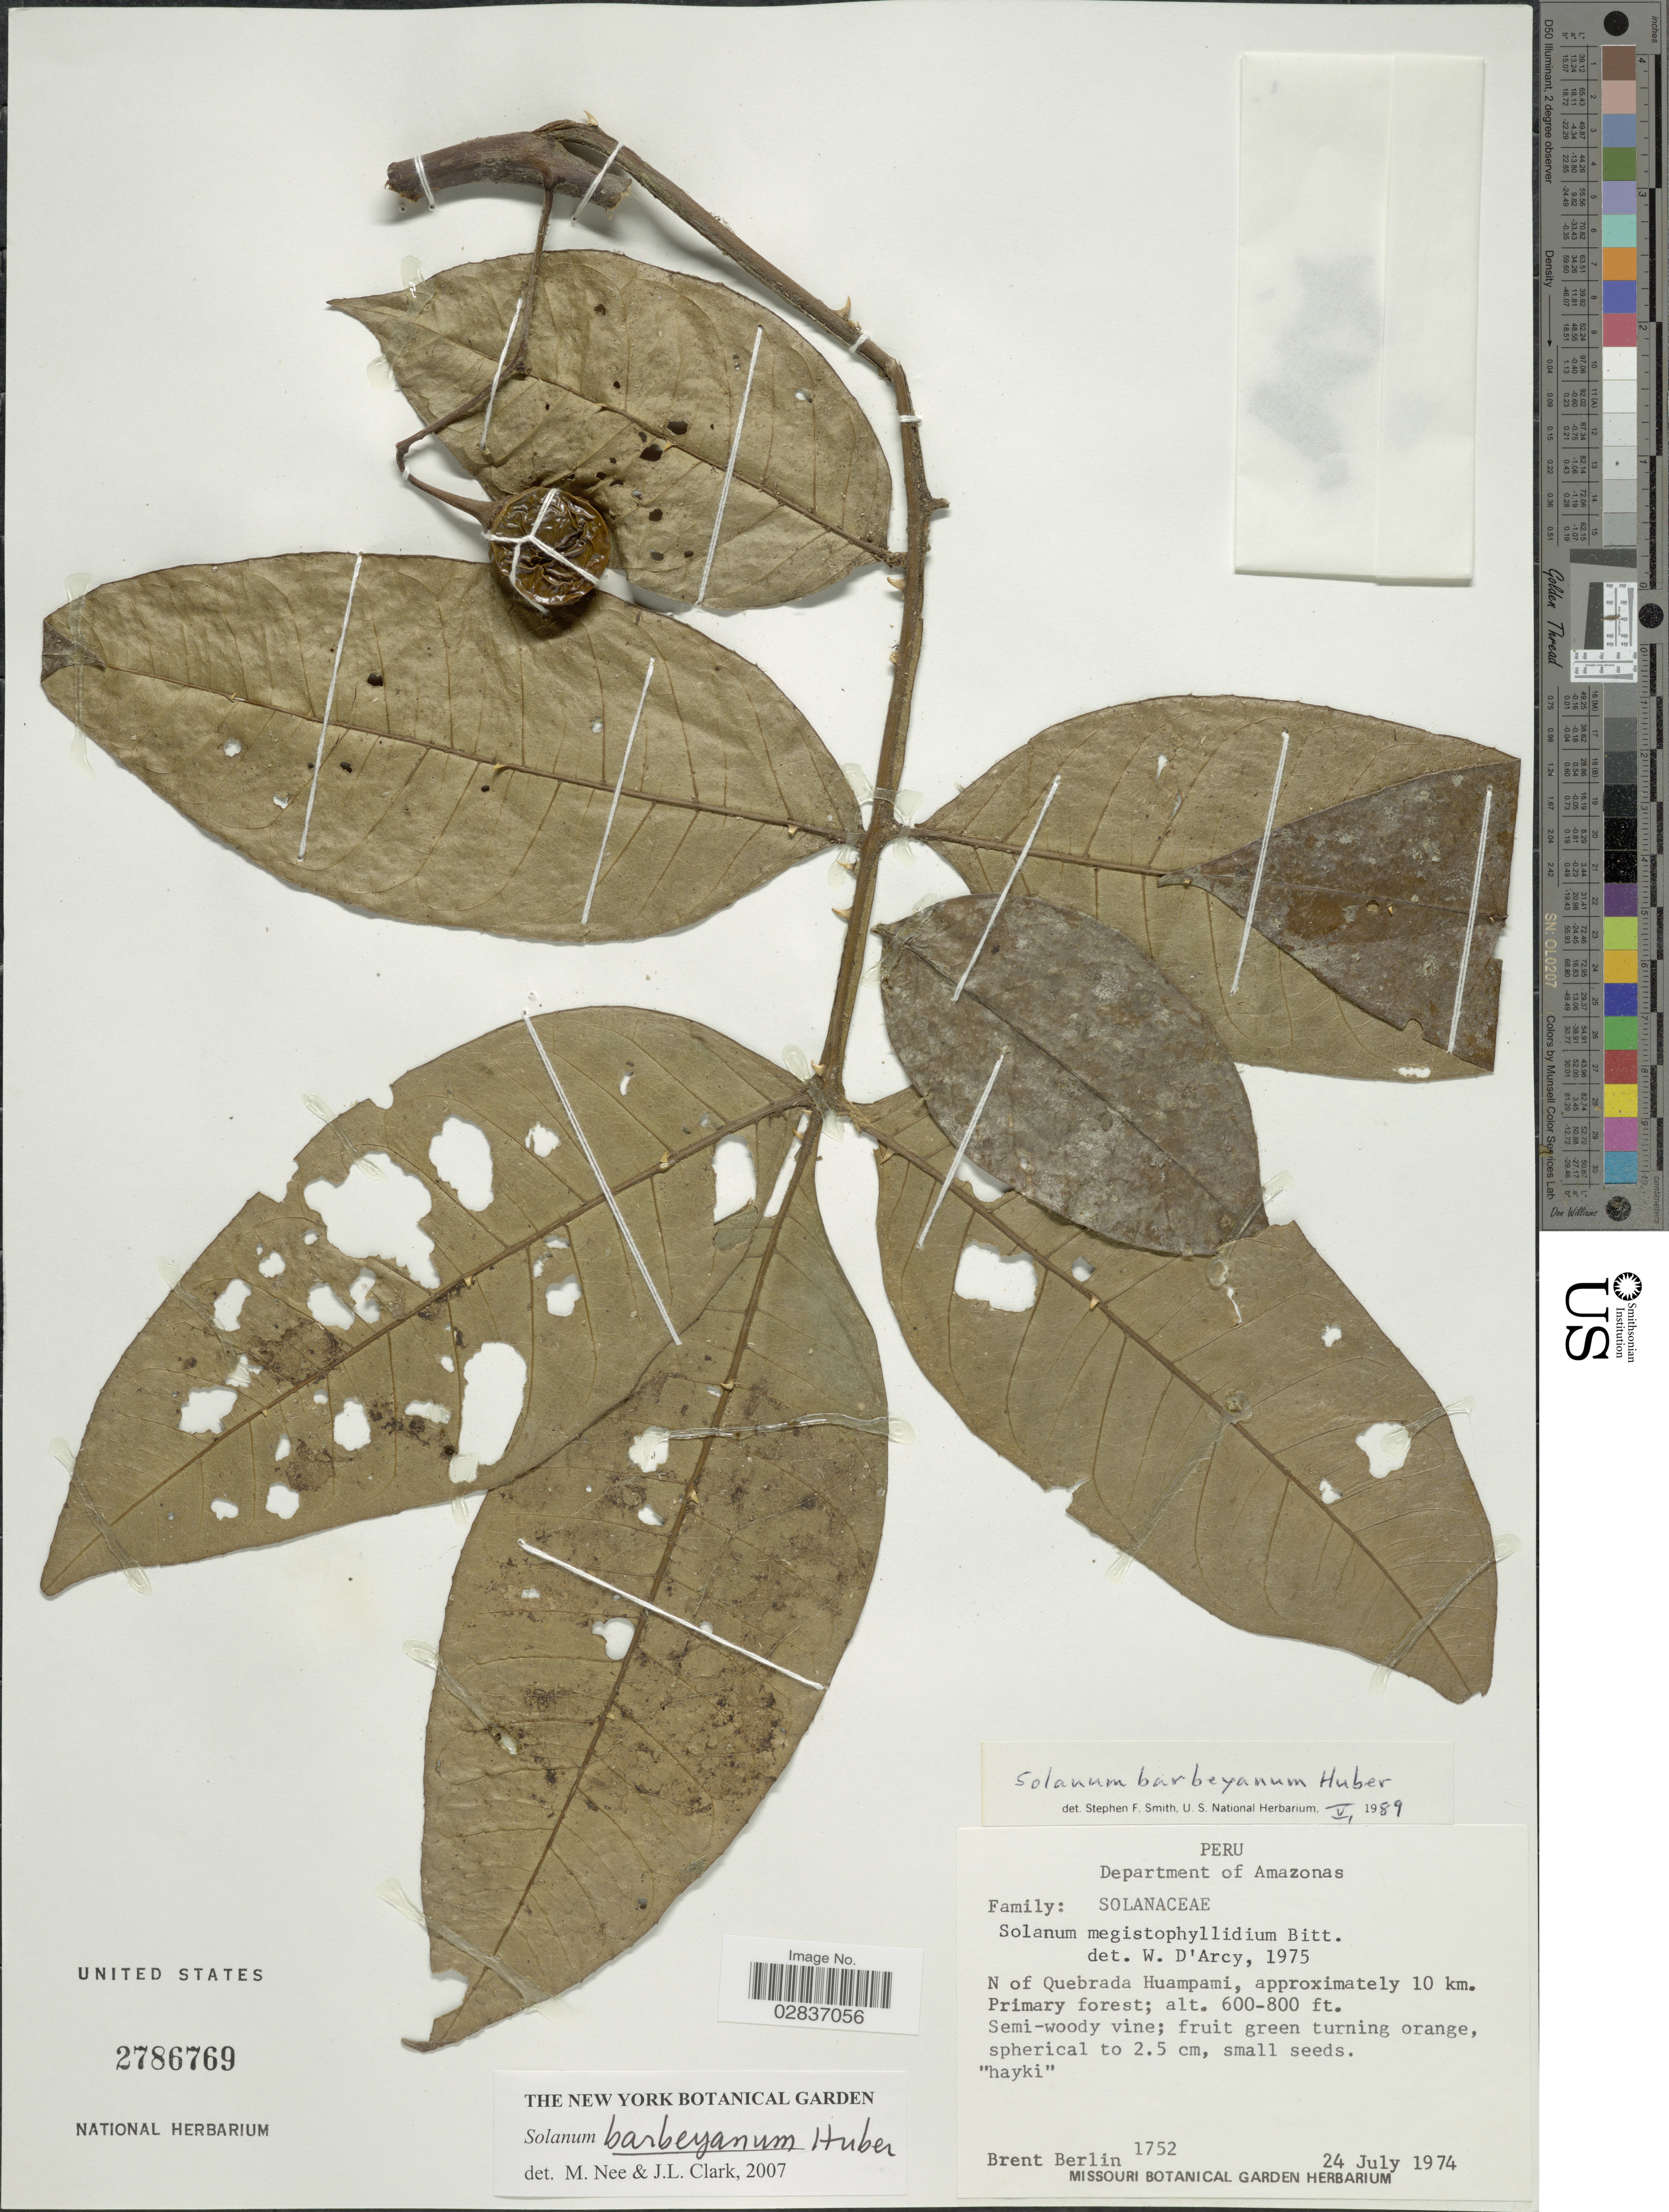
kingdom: Plantae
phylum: Tracheophyta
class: Magnoliopsida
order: Solanales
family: Solanaceae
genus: Solanum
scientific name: Solanum barbeyanum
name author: Huber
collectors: B. Berlin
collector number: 1752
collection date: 1974-07-24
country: Venezuela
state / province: Amazonas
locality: Department of Amazonas, N of Quebrada Huampami, approximately 10 km.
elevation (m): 183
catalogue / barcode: US 2786769